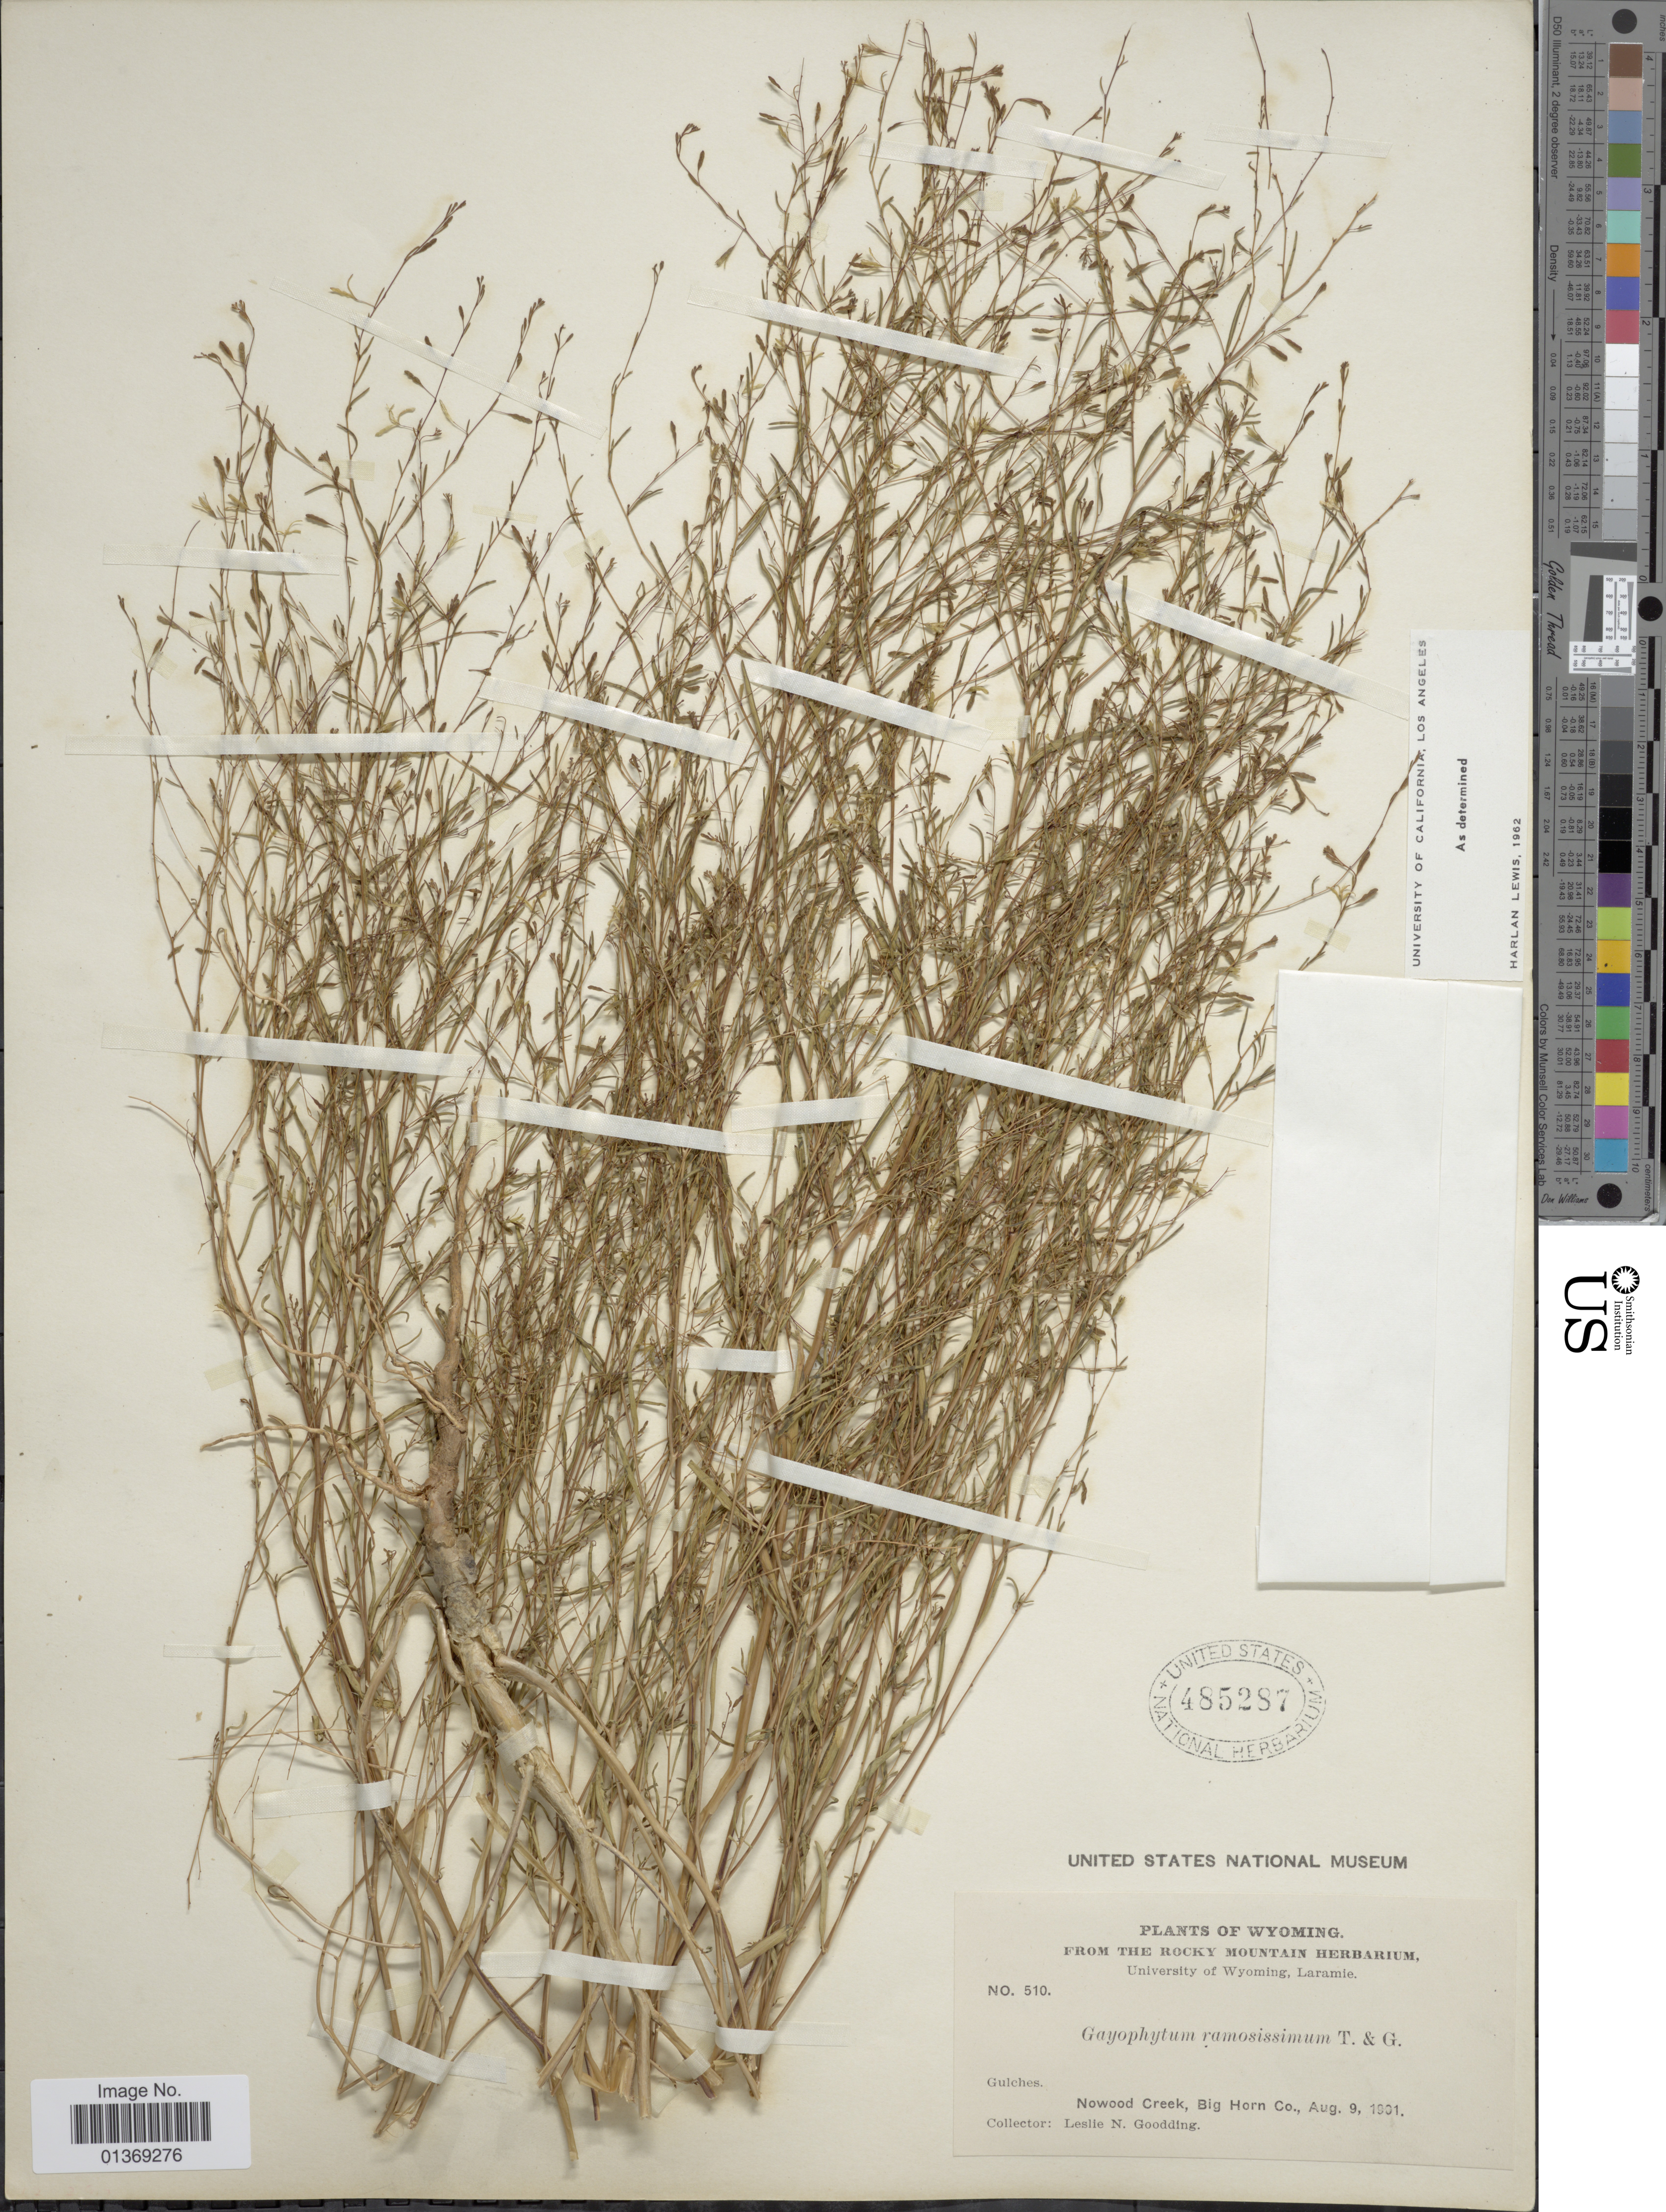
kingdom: Plantae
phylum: Tracheophyta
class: Magnoliopsida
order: Myrtales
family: Onagraceae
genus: Gayophytum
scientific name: Gayophytum ramosissimum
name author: Torr. & A. Gray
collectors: L. N. Goodding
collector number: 510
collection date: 1901-08-09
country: United States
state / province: Wyoming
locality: Nowood Creek, Big Horn Co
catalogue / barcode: US 485287